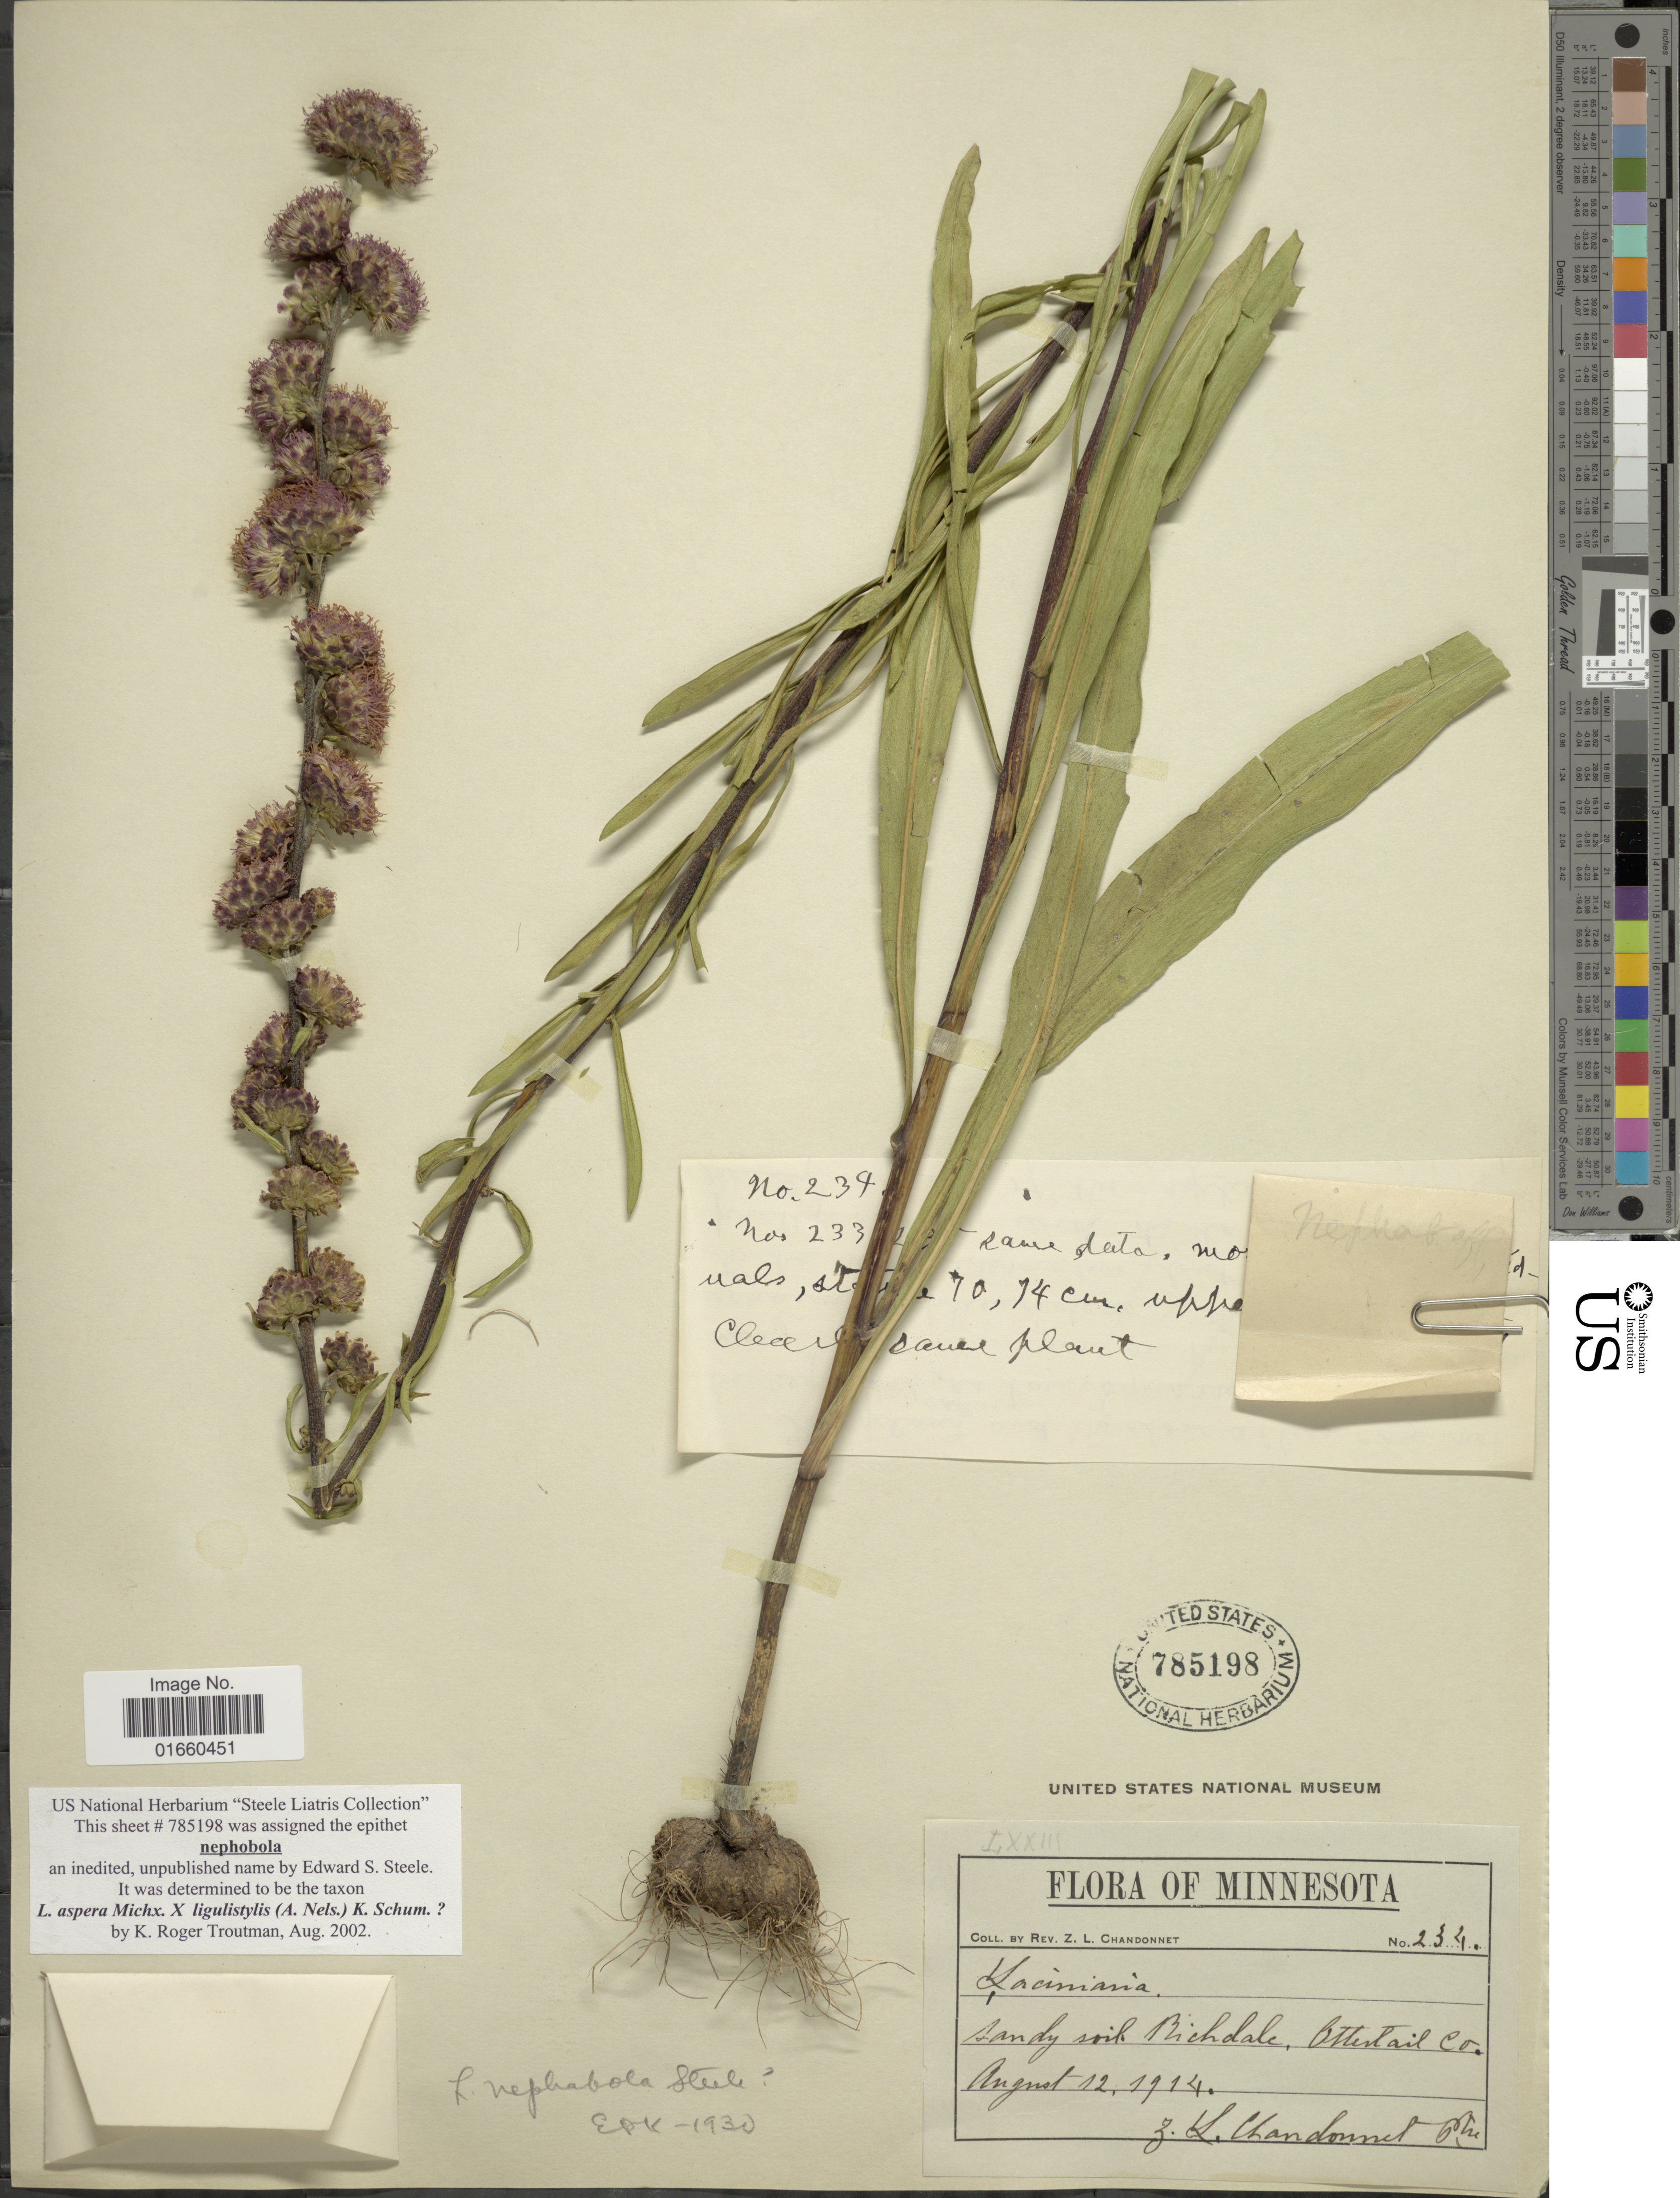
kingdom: Plantae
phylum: Tracheophyta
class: Magnoliopsida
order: Asterales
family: Asteraceae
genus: Liatris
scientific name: Liatris aspera x L. ligulistylus (A. Nelson) K. Schum.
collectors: Z. Chandonnet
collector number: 234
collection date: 1914-08-12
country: United States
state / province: Minnesota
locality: Richdale, Otter Tail Co.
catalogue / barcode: US 785198